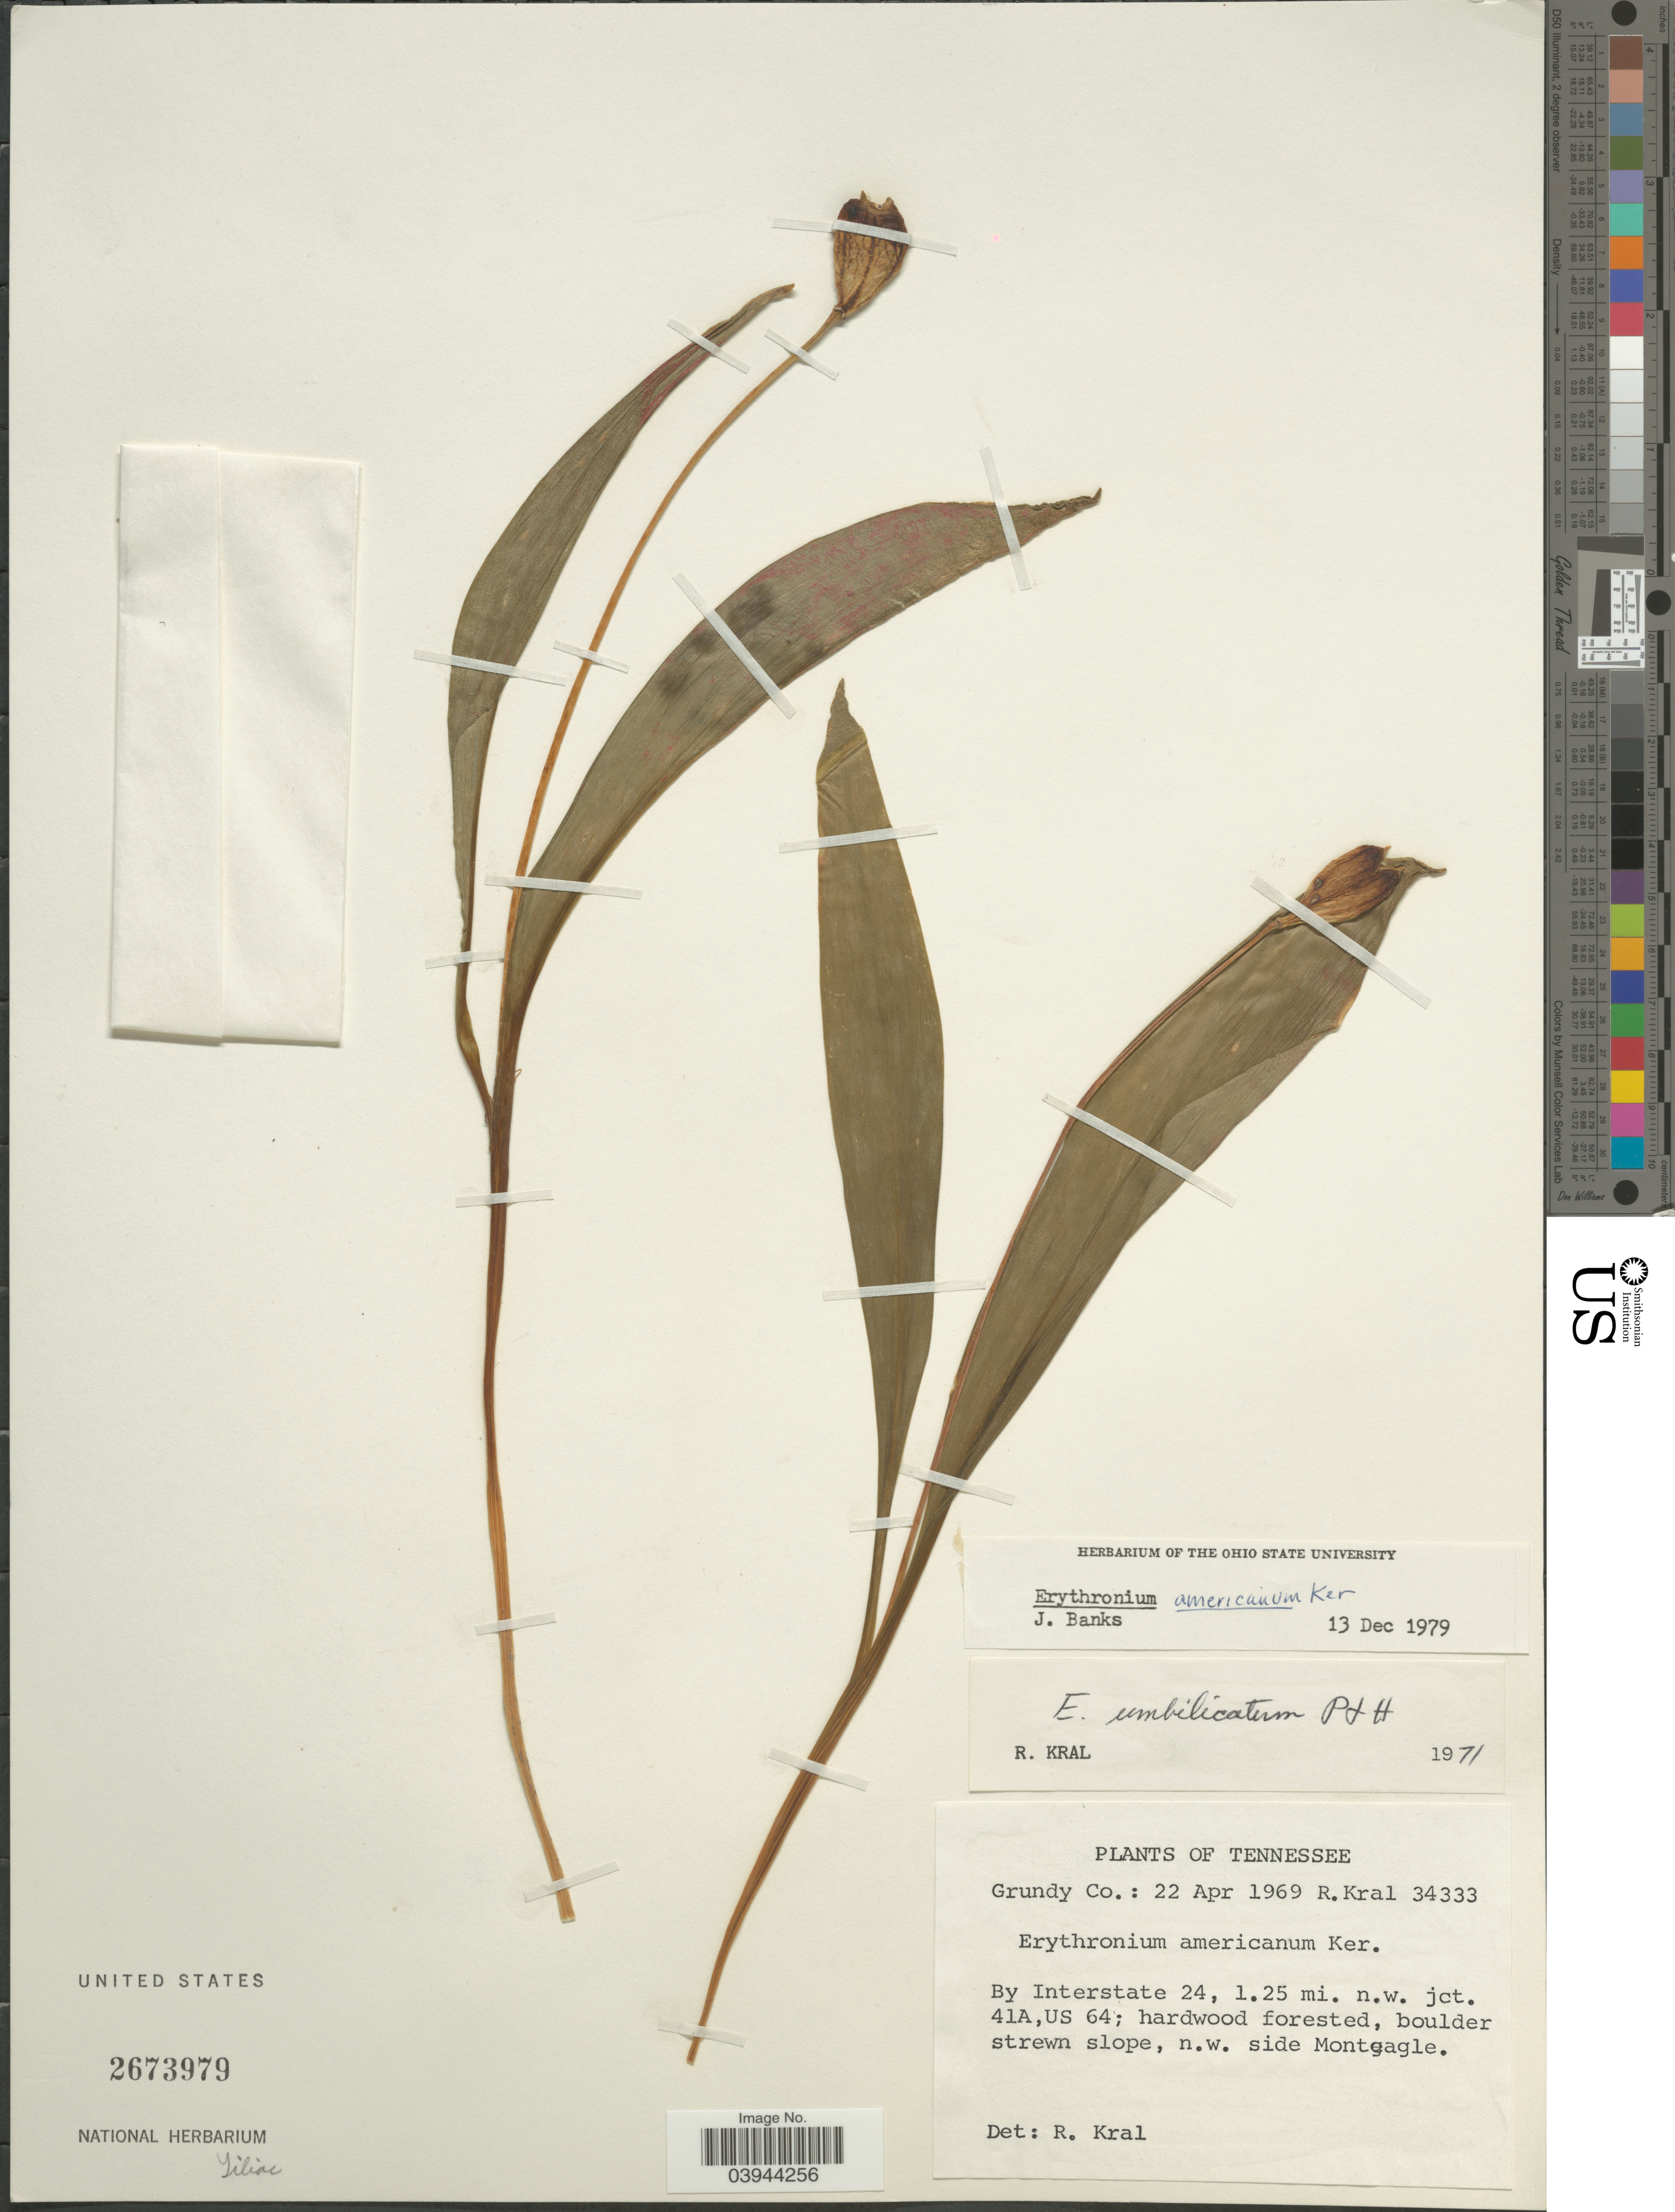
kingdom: Plantae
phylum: Tracheophyta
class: Liliopsida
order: Liliales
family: Liliaceae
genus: Erythronium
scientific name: Erythronium americanum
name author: Ker Gawl.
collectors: R. Kral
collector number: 34333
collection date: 1969-04-22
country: United States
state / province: Tennessee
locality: Grundy Co. By Interstate 24, 1.25 mi. n.w. jct. 41A, US 64; hardwood forested, boulder strewn slope, n.w. side Montgagle.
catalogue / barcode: US 2673979